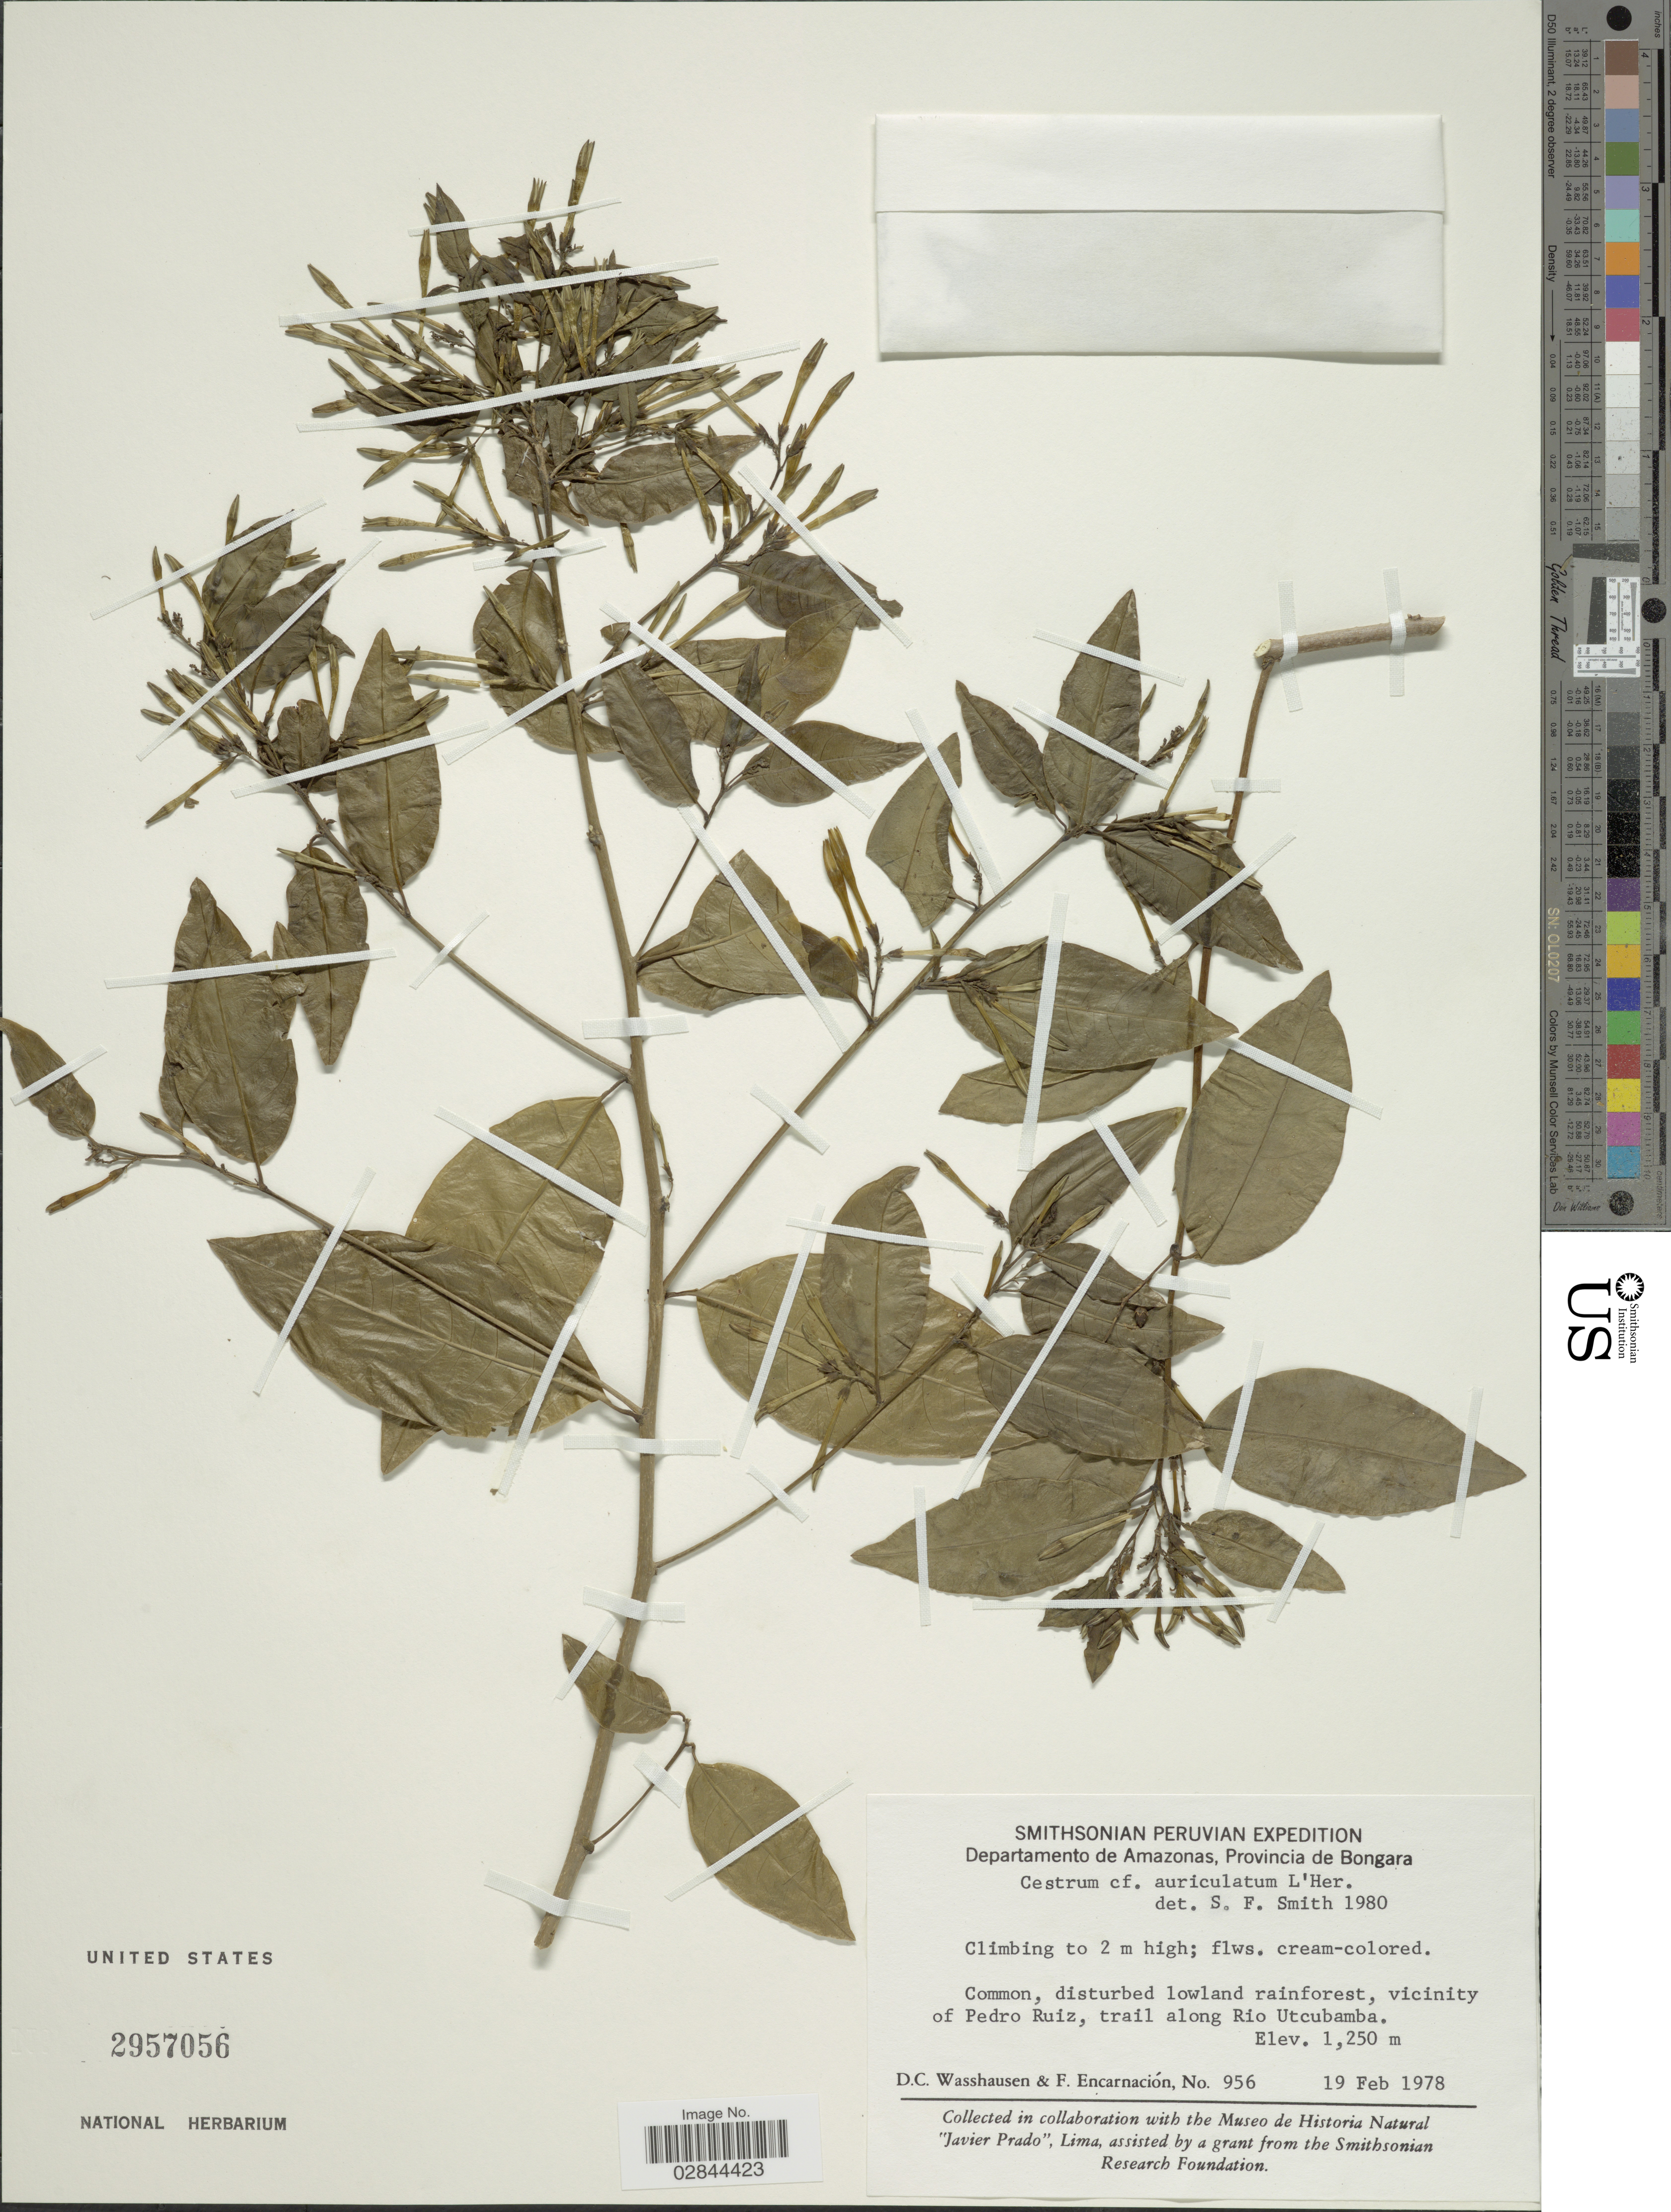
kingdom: Plantae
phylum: Tracheophyta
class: Magnoliopsida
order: Solanales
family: Solanaceae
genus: Cestrum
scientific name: Cestrum auriculatum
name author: L'Hér.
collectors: D. C. Wasshausen & F. Encarnación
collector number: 956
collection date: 1978-02-19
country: Peru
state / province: Amazonas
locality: Departamento de Amazonas, Provincia de Bongara, vicinity of Pedro Ruiz, trail along Rio Utcubamba.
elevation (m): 1250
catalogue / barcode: US 2957056